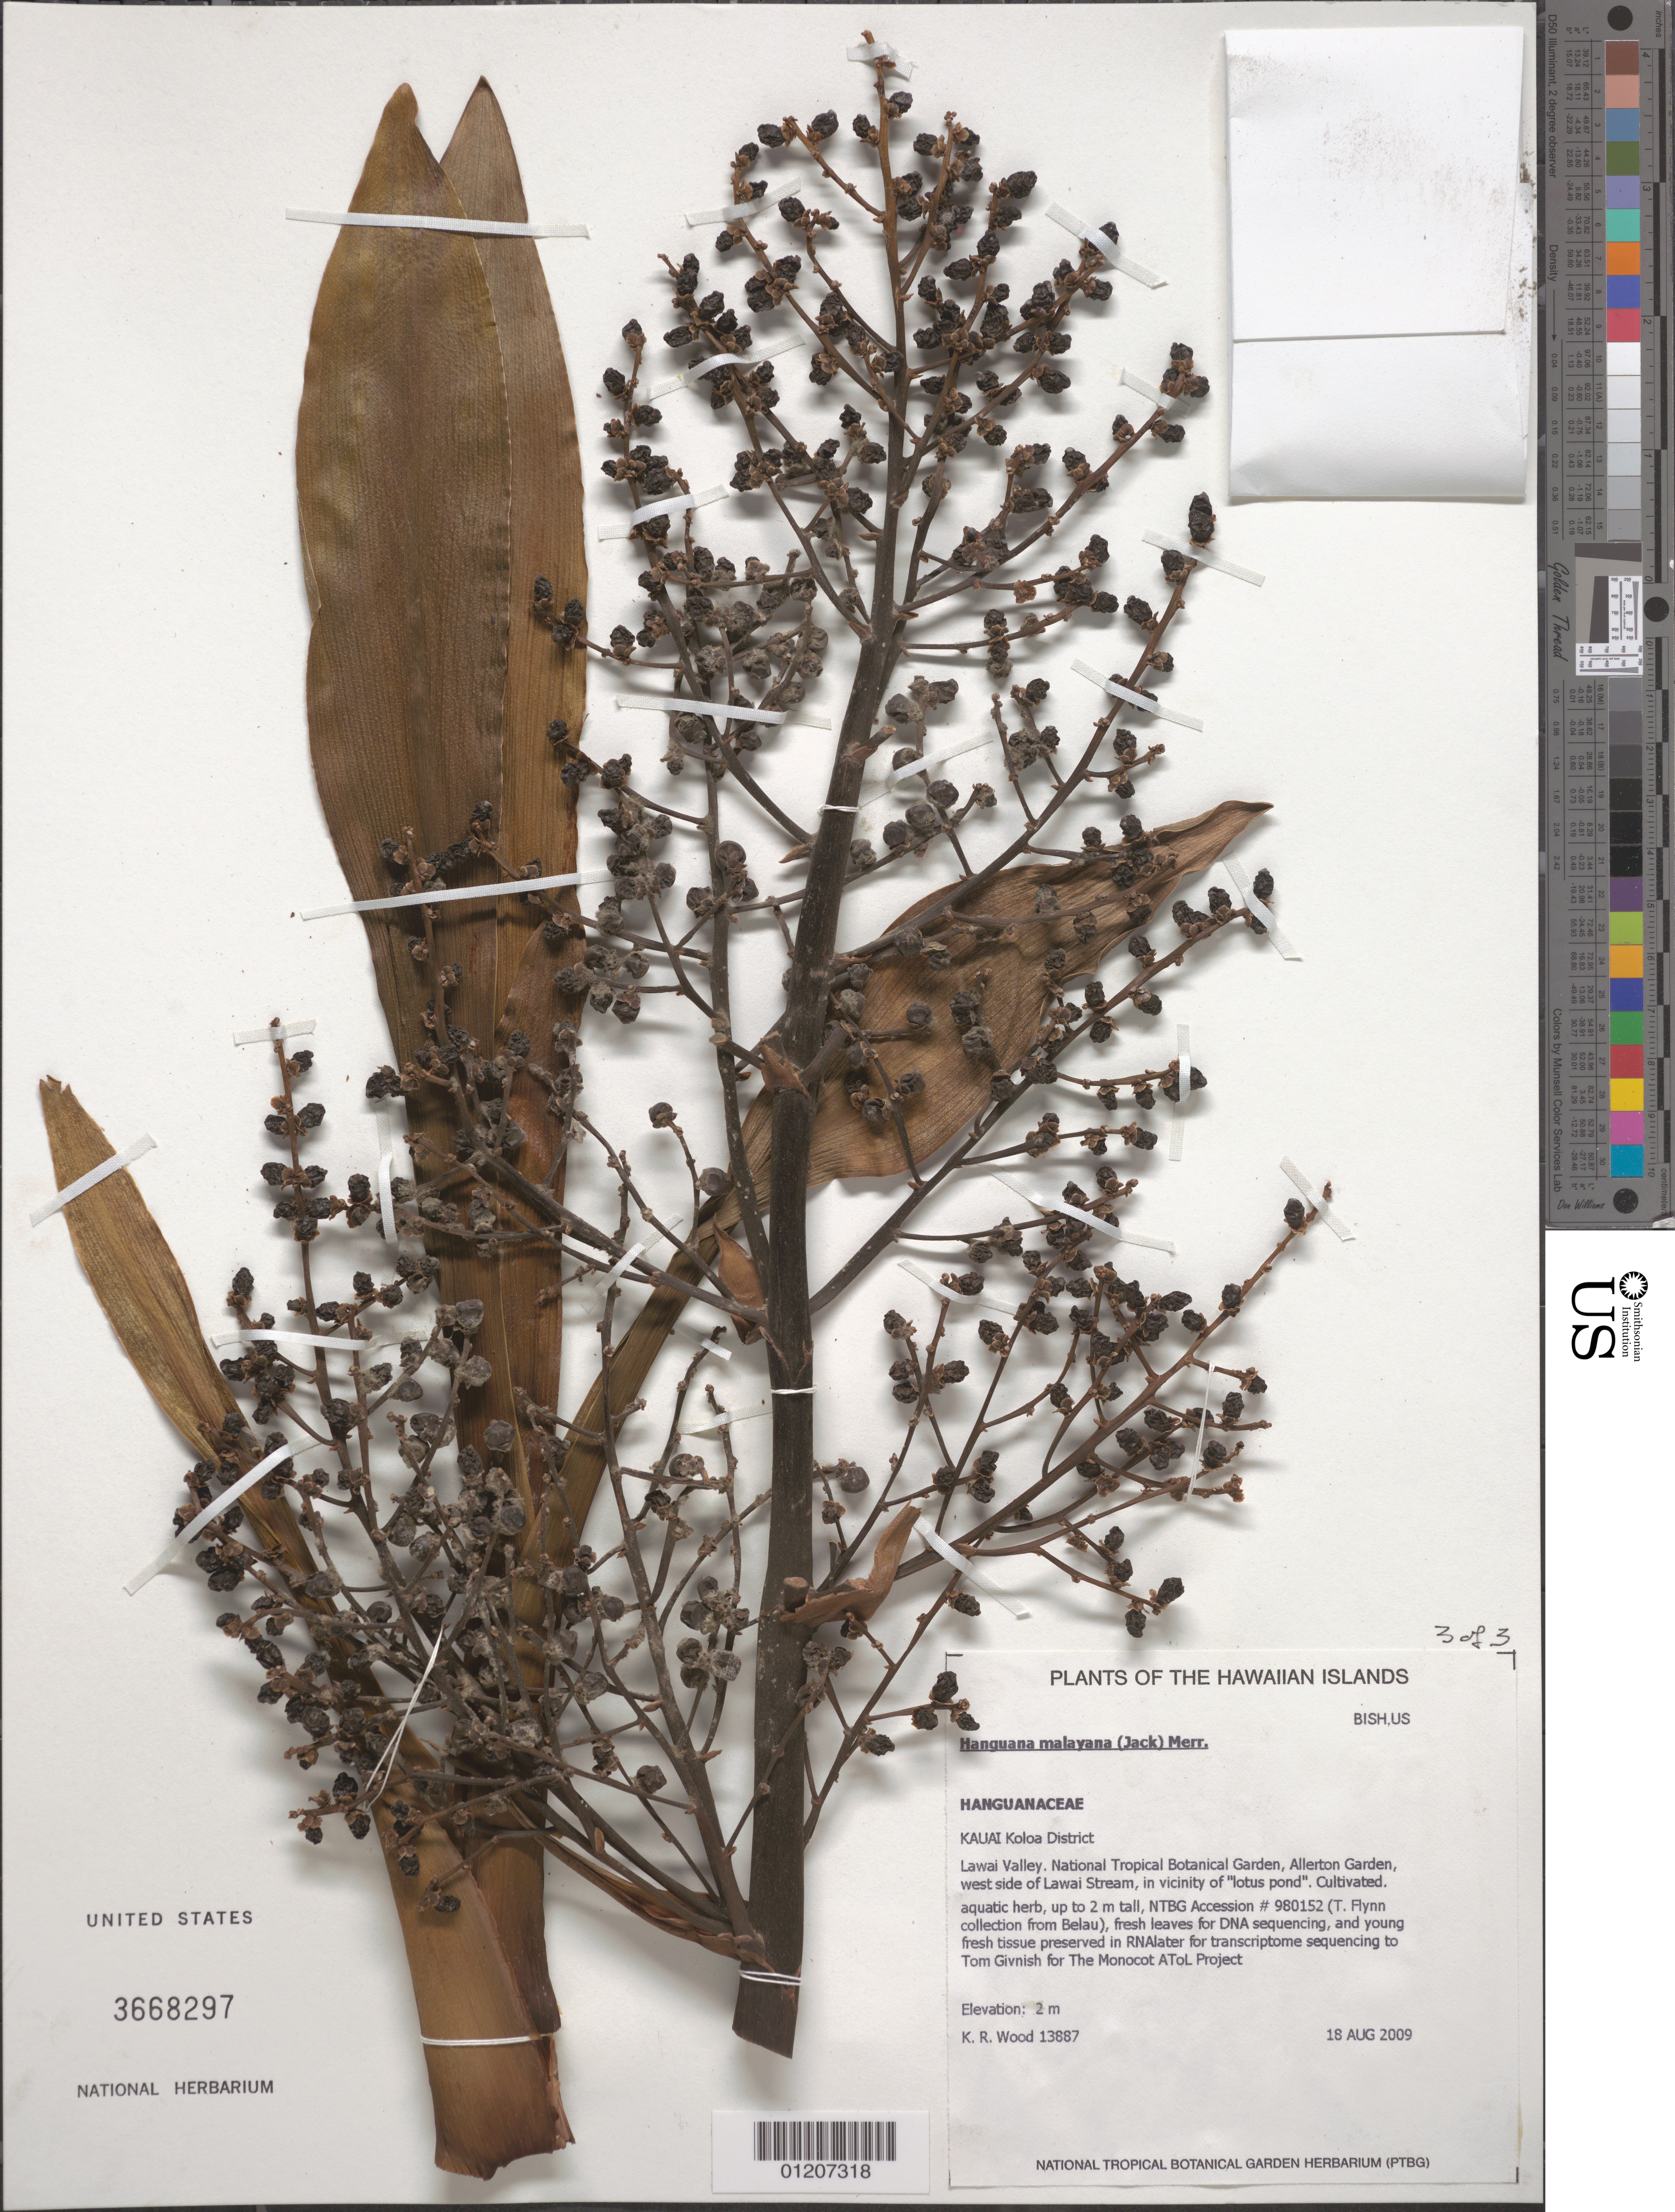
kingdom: Plantae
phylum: Tracheophyta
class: Liliopsida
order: Commelinales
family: Hanguanaceae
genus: Hanguana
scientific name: Hanguana malayana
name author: (Jack) Merr.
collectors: K. R. Wood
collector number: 13887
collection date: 2009-08-18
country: United States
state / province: Hawaii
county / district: Kauai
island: Kaua'i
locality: Koloa District, Lawai Valley, National Tropical Botanical Garden, Allerton Garden, west side of Lawai Stream, in vicinity of "lotus pond"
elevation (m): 2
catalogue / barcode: US 3668297